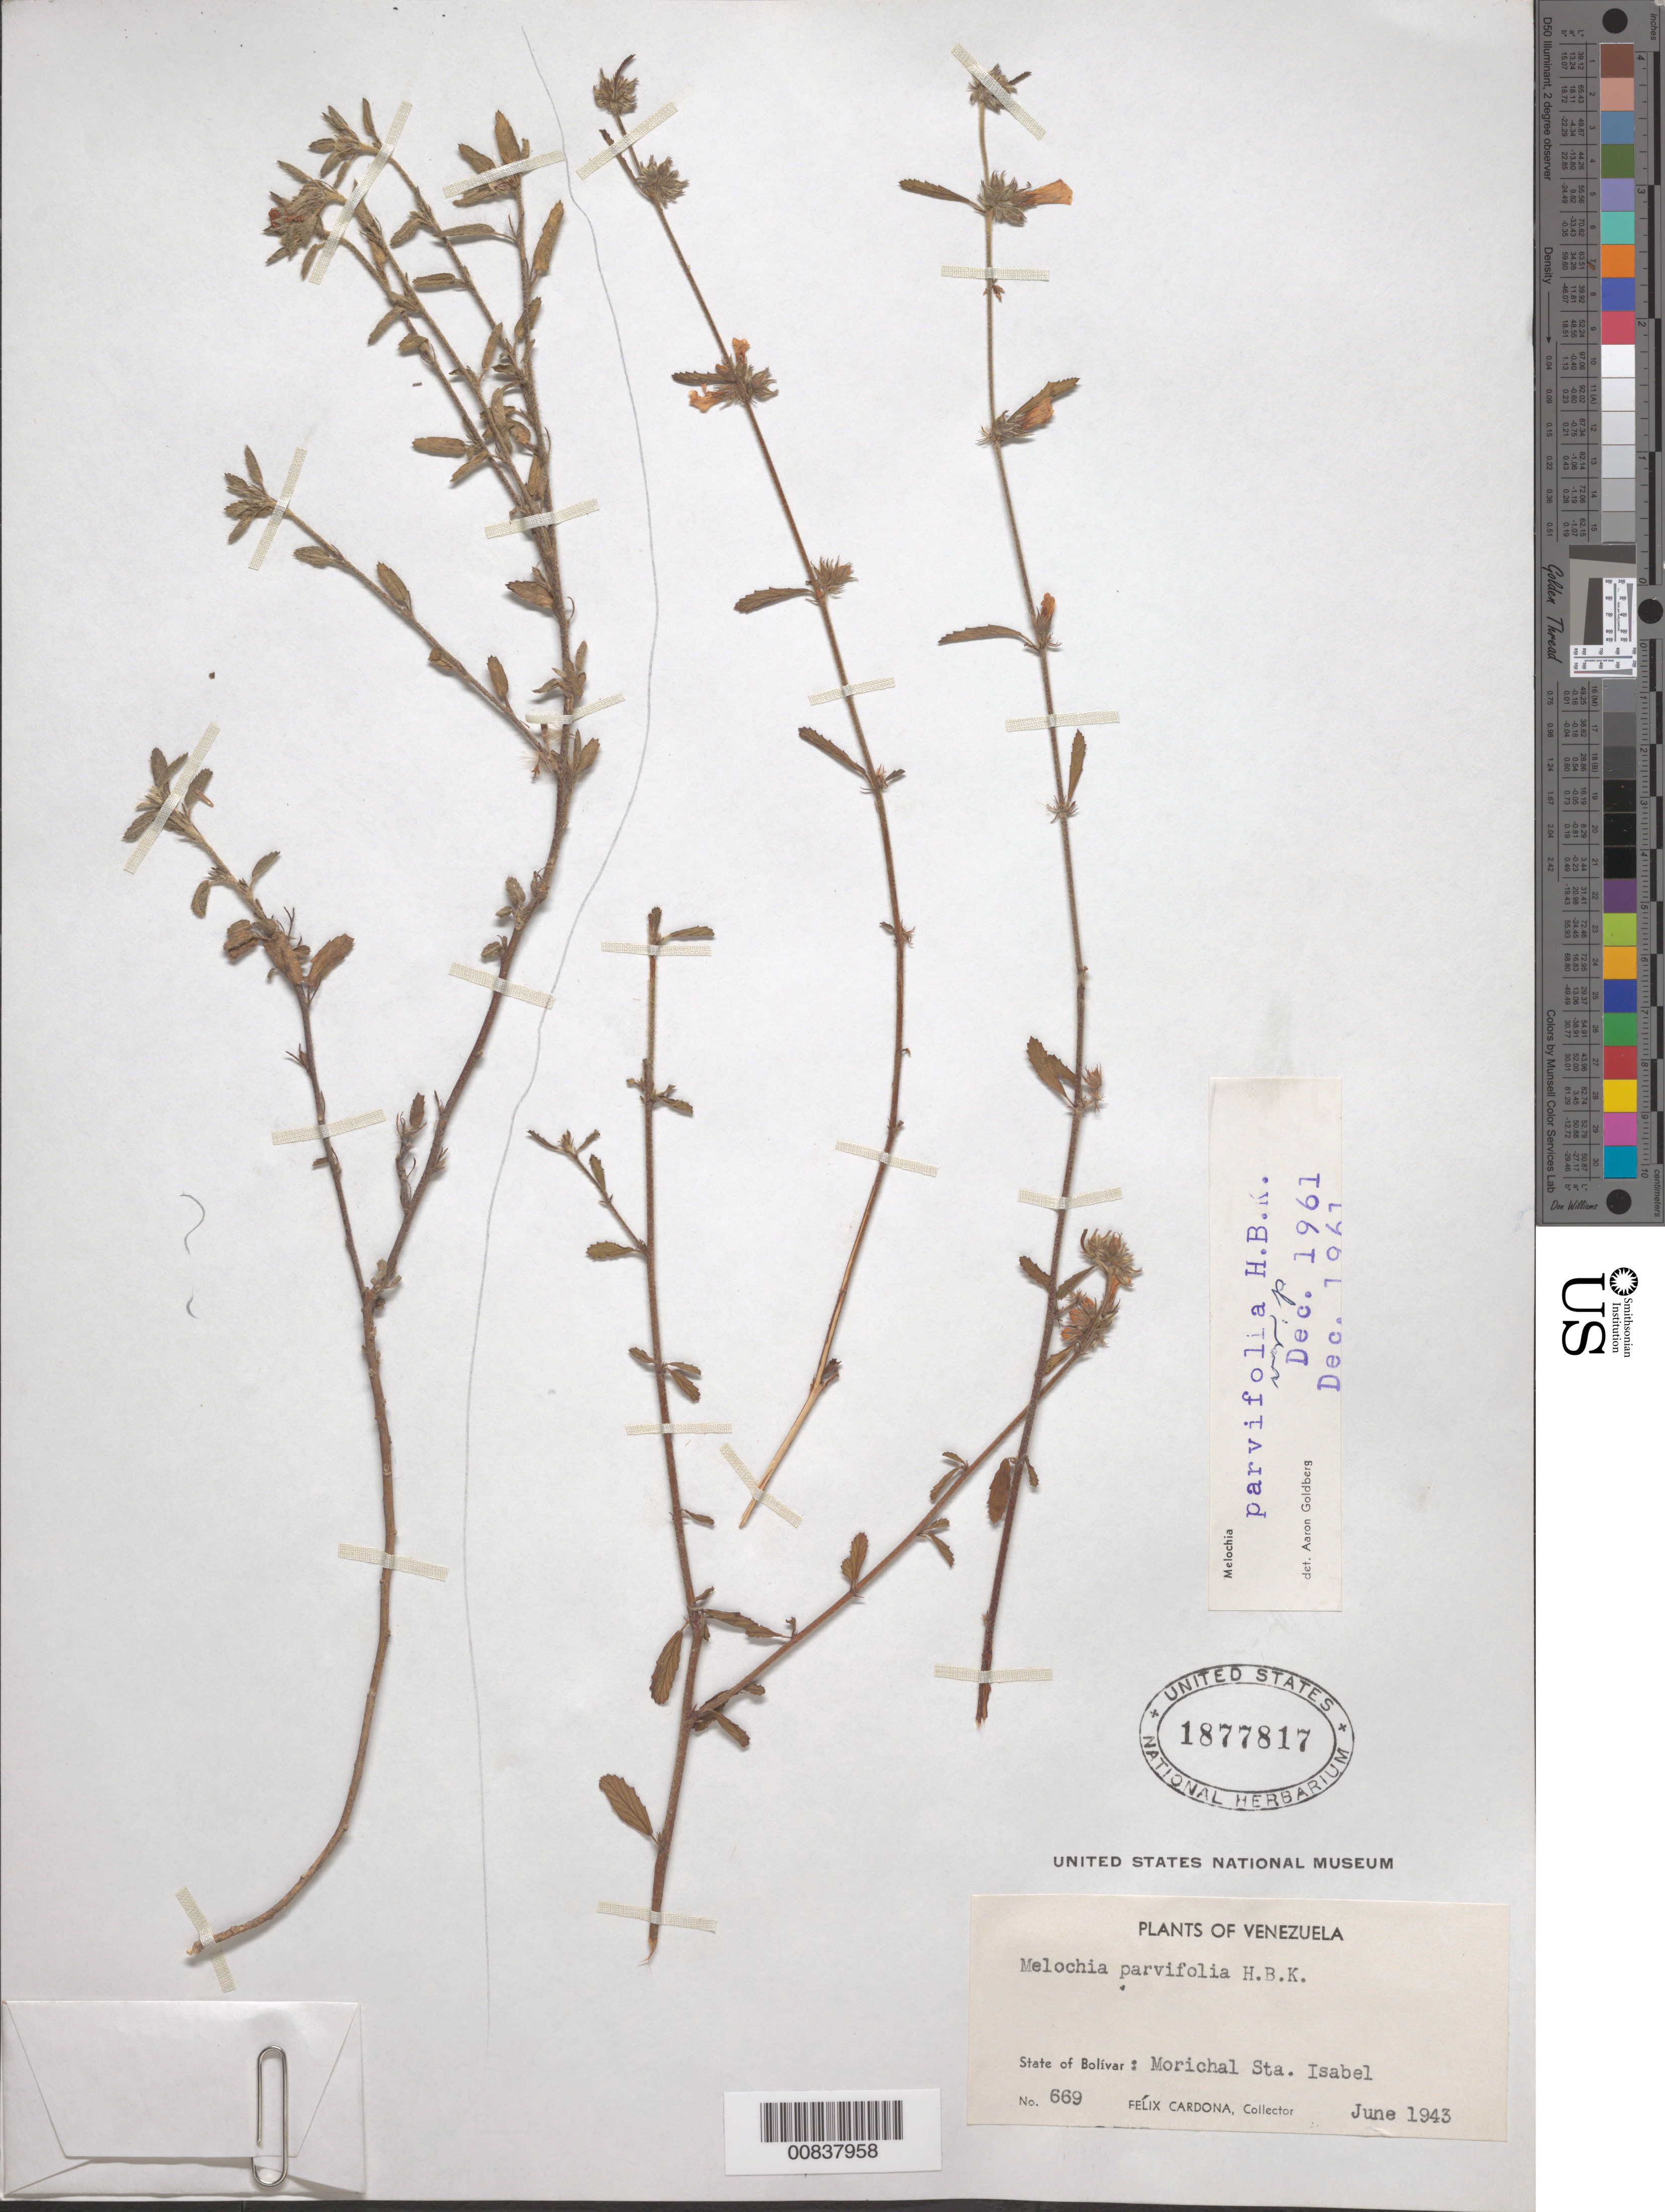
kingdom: Plantae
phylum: Tracheophyta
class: Magnoliopsida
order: Malvales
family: Malvaceae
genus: Melochia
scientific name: Melochia parvifolia var. parvifolia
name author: Kunth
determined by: Goldberg, Aaron, (US), NMNH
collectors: F. Cardona Puig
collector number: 669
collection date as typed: Jun-43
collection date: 1943-06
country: Venezuela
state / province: Bolívar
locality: Morichal Santa Isabel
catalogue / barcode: US 1877817